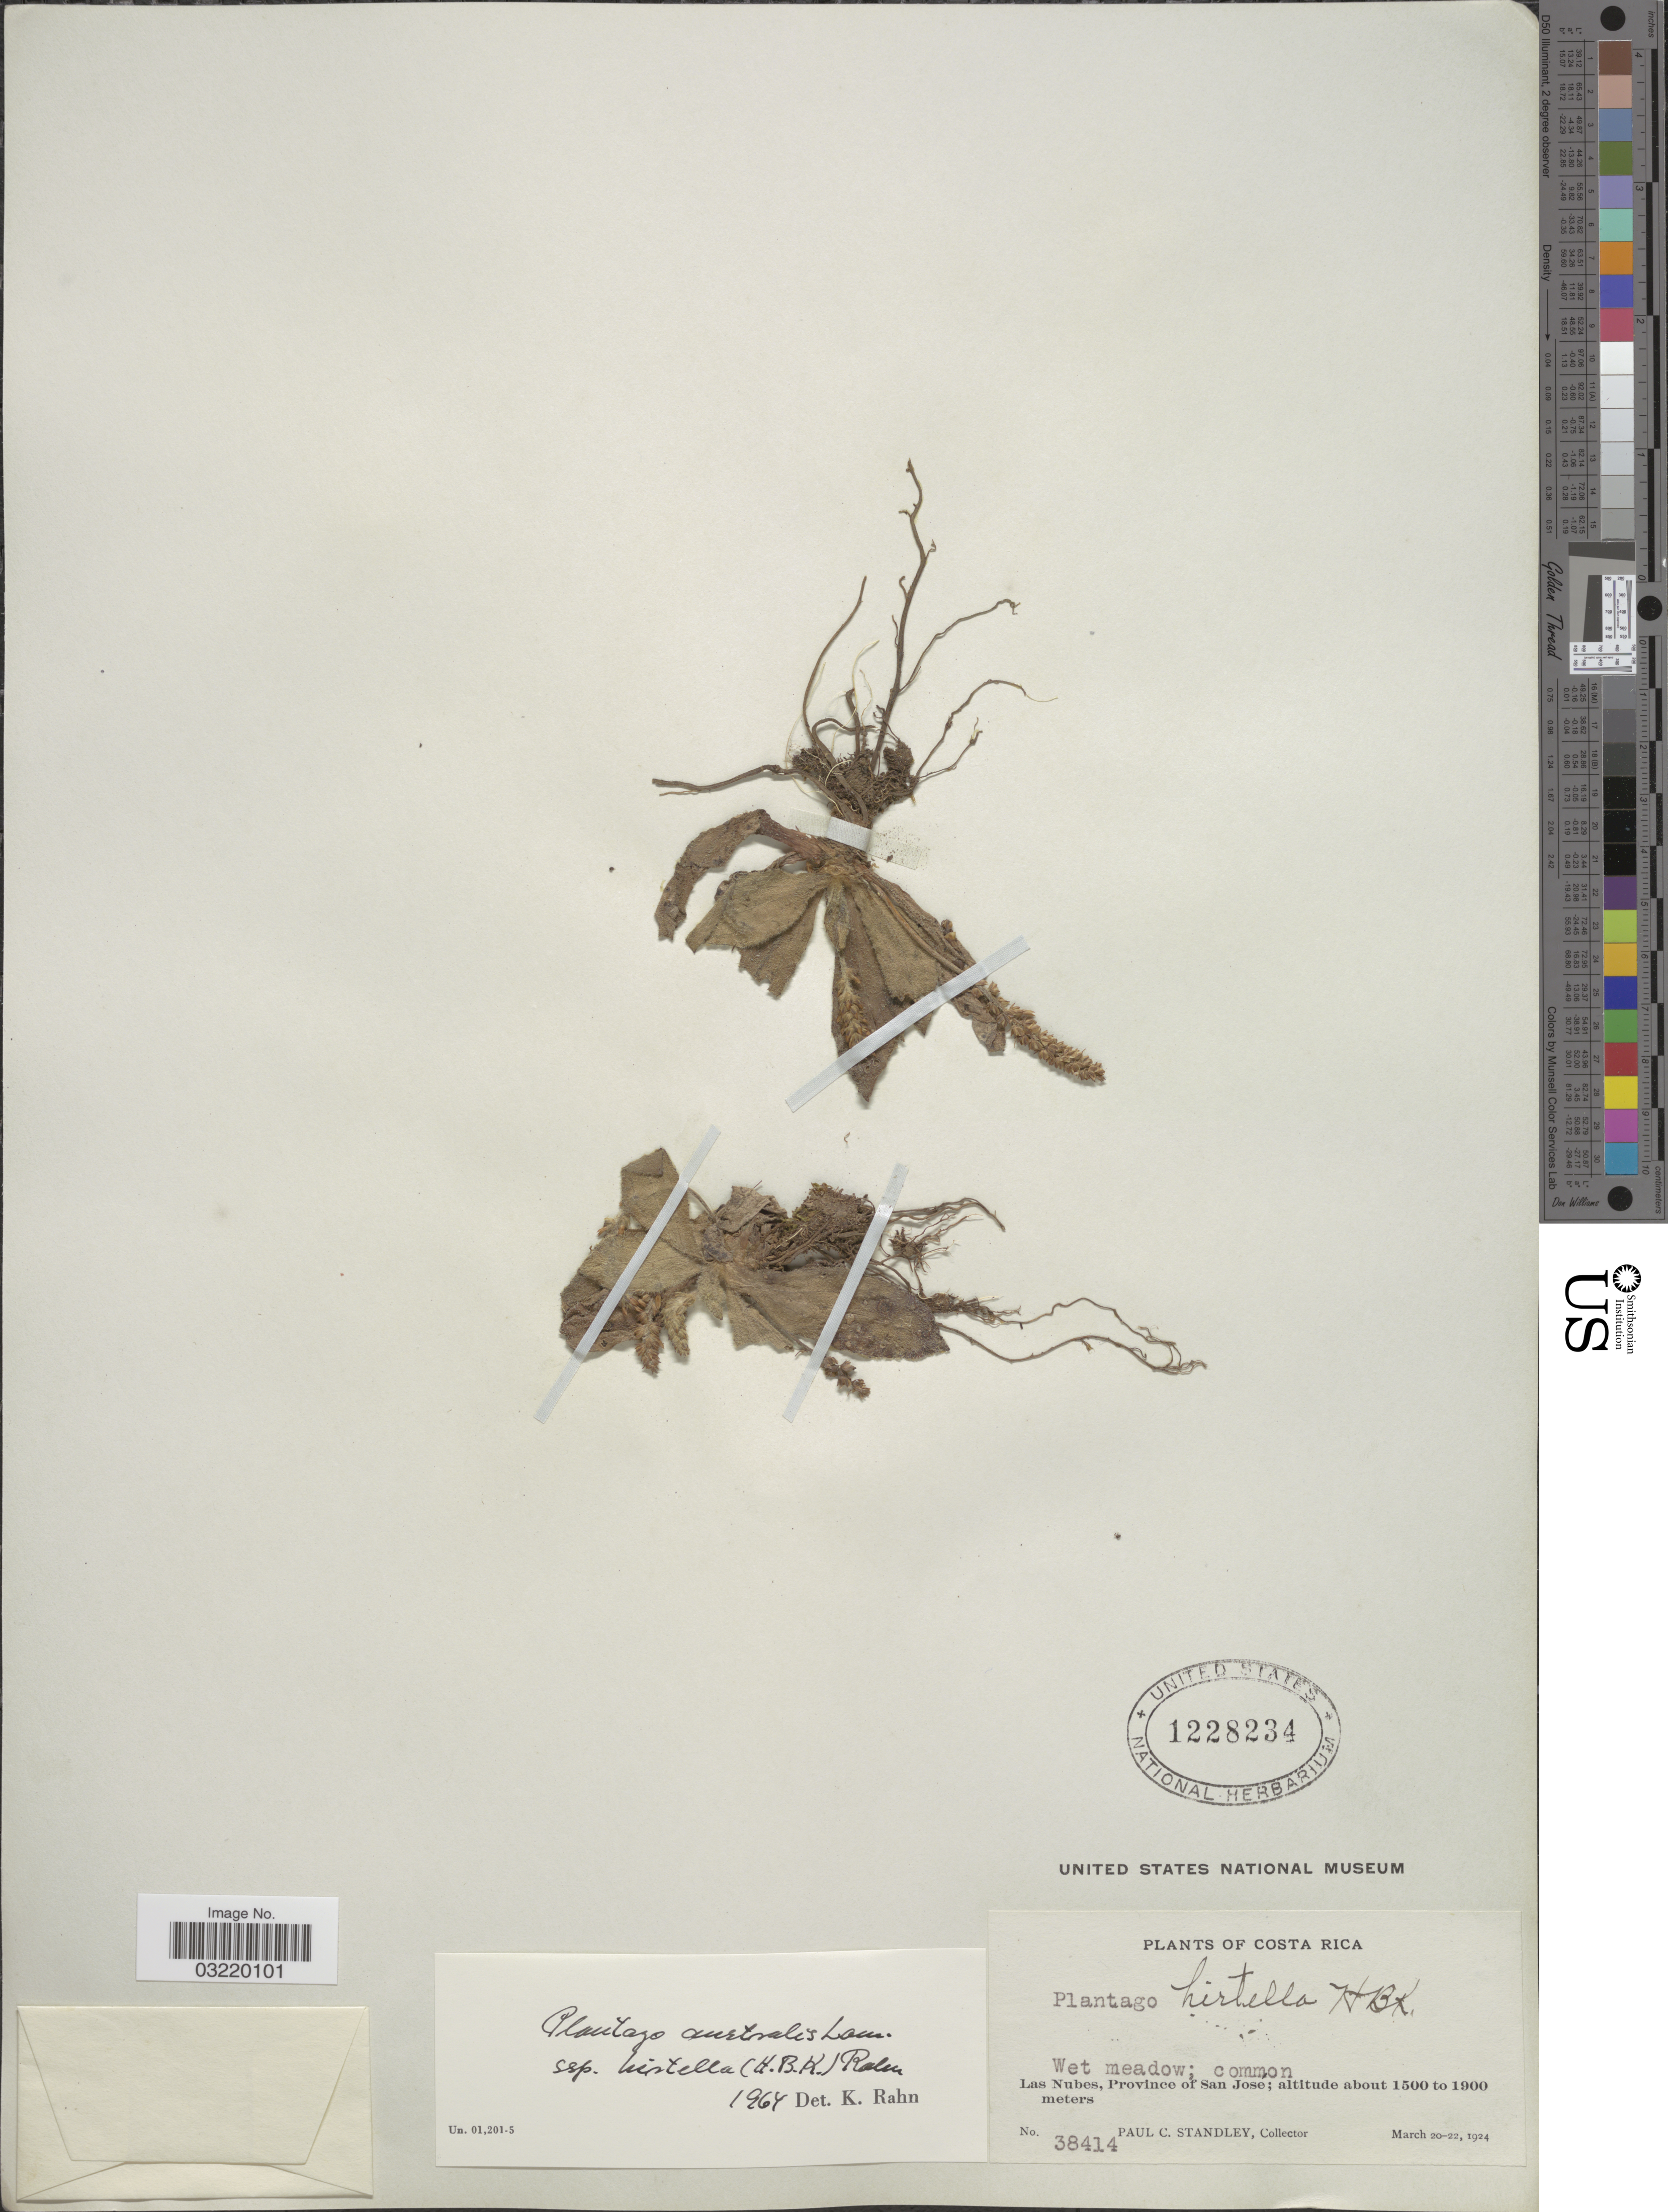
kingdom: Plantae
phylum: Tracheophyta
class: Magnoliopsida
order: Lamiales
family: Plantaginaceae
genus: Plantago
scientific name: Plantago australis subsp. hirtella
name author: (Kunth) Rahn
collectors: P. C. Standley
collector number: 38414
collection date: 1924-03-20/1924-03-22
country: Costa Rica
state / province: San José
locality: Las Nubes.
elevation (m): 1500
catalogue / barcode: US 1228234